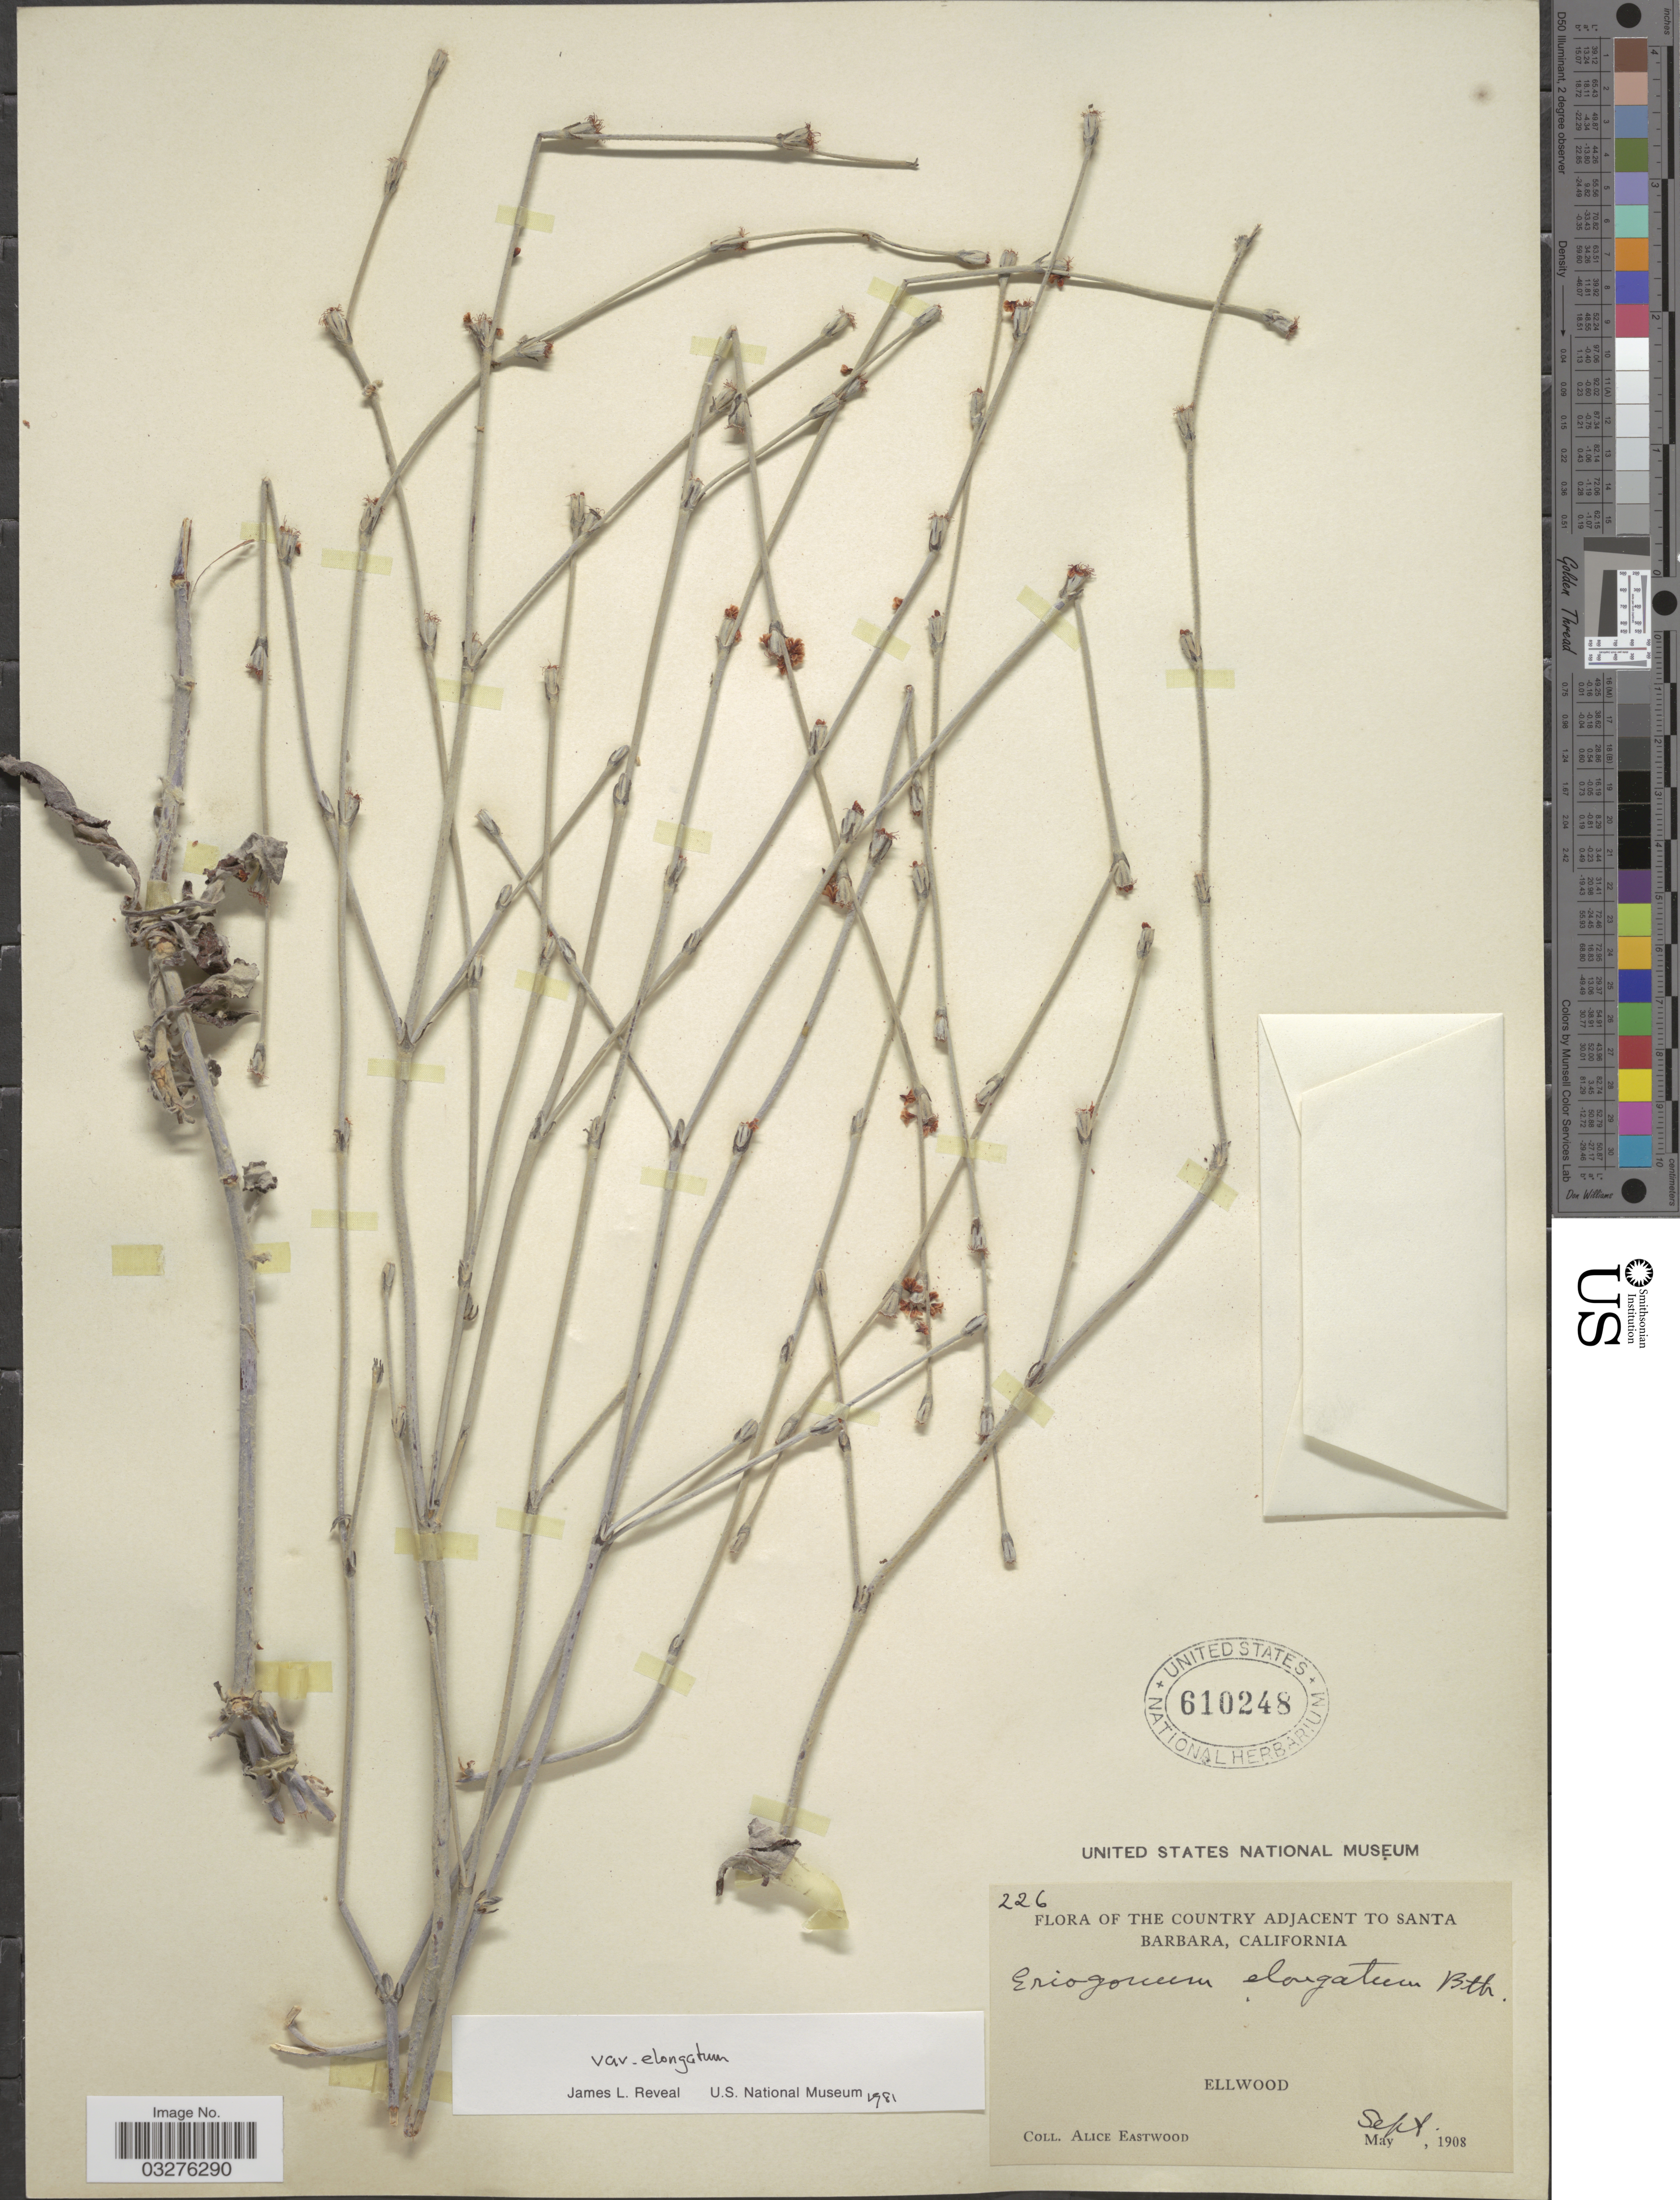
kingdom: Plantae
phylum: Tracheophyta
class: Magnoliopsida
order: Caryophyllales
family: Polygonaceae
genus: Eriogonum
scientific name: Eriogonum elongatum var. elongatum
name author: Benth.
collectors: A. Eastwood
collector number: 226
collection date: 1908-05/1908-09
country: United States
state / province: California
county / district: Santa Barbara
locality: The Country Adjacent to Santa Barbara, Ellwood.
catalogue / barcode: US 610248